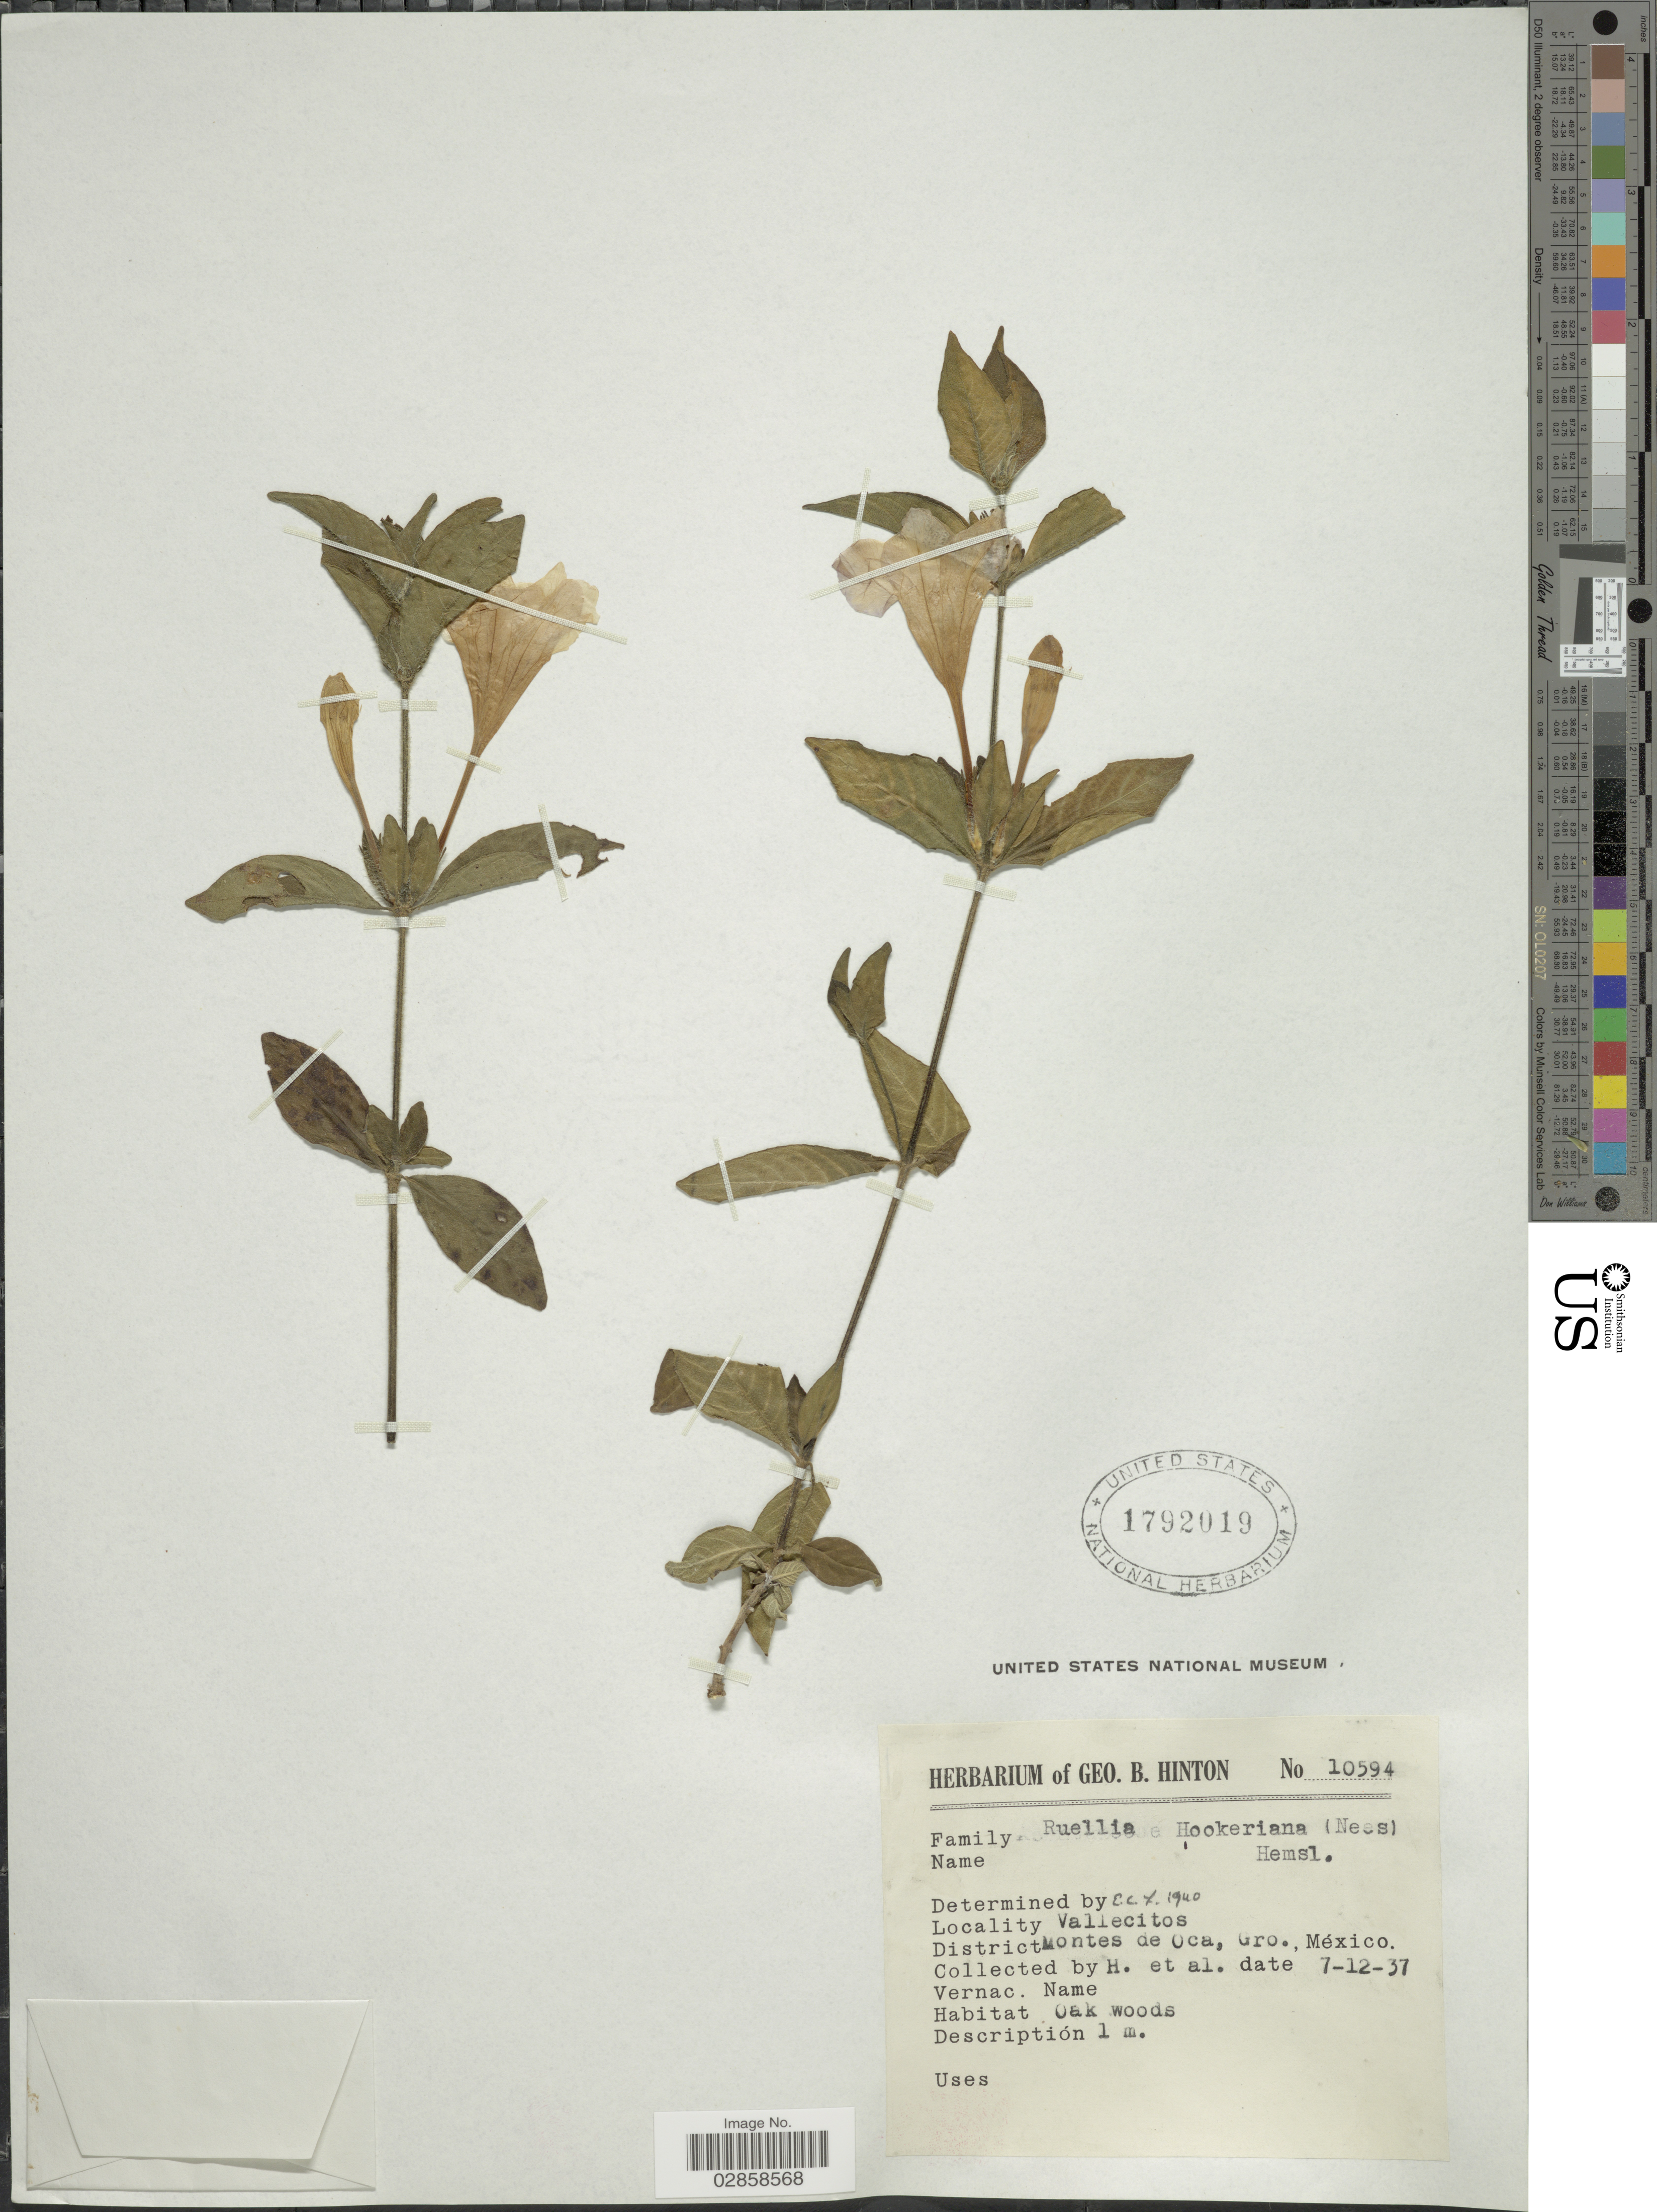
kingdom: Plantae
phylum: Tracheophyta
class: Magnoliopsida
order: Lamiales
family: Acanthaceae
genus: Ruellia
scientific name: Ruellia hookeriana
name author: (Nees) Hemsl.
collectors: G. B. Hinton & et al.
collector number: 10594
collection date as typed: Transcribed d/m/y: 7/12/37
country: Mexico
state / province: Guerrero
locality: Vallecitos. District Montes de Oca, Gro.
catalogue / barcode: US 1792019